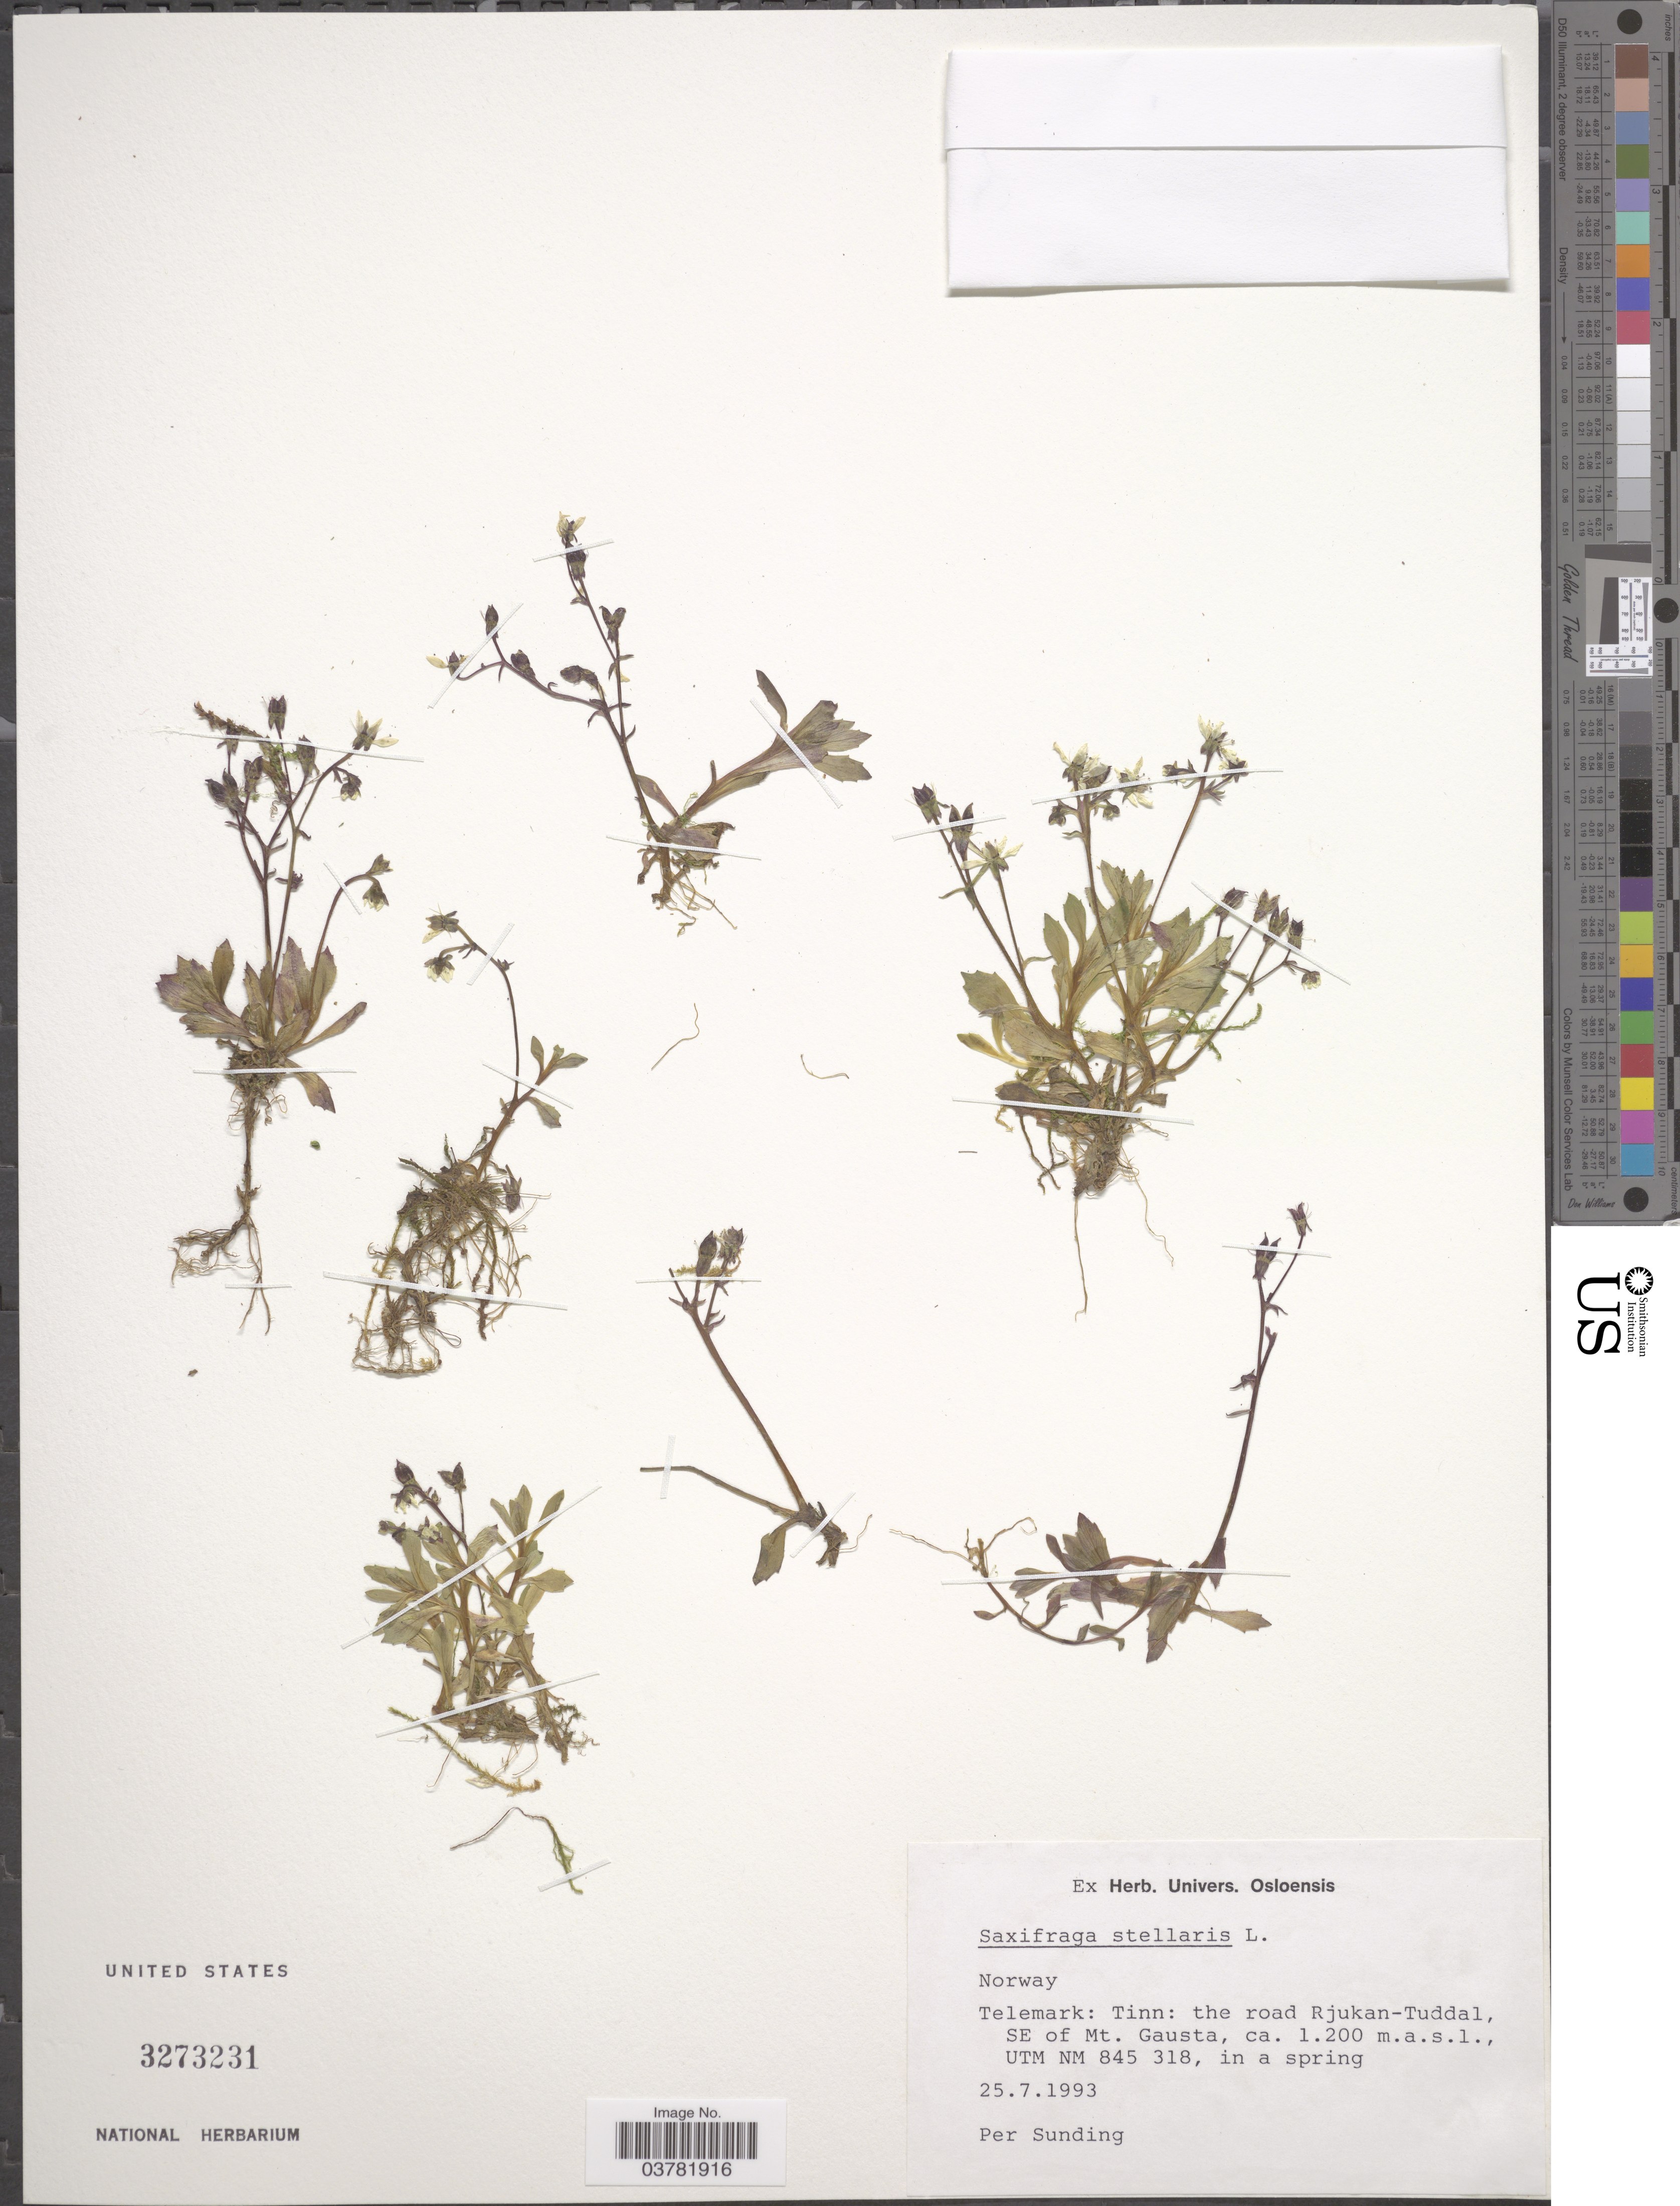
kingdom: Plantae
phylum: Tracheophyta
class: Magnoliopsida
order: Saxifragales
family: Saxifragaceae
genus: Saxifraga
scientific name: Saxifraga aizoides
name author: L.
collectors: P. O. Sunding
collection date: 1993-07-25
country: Norway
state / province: Telemark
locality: Tinn: the road Rjukan-Tuddal, SE of Mt. Gausta, UTM NM 845 318.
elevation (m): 1200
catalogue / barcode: US 3273231